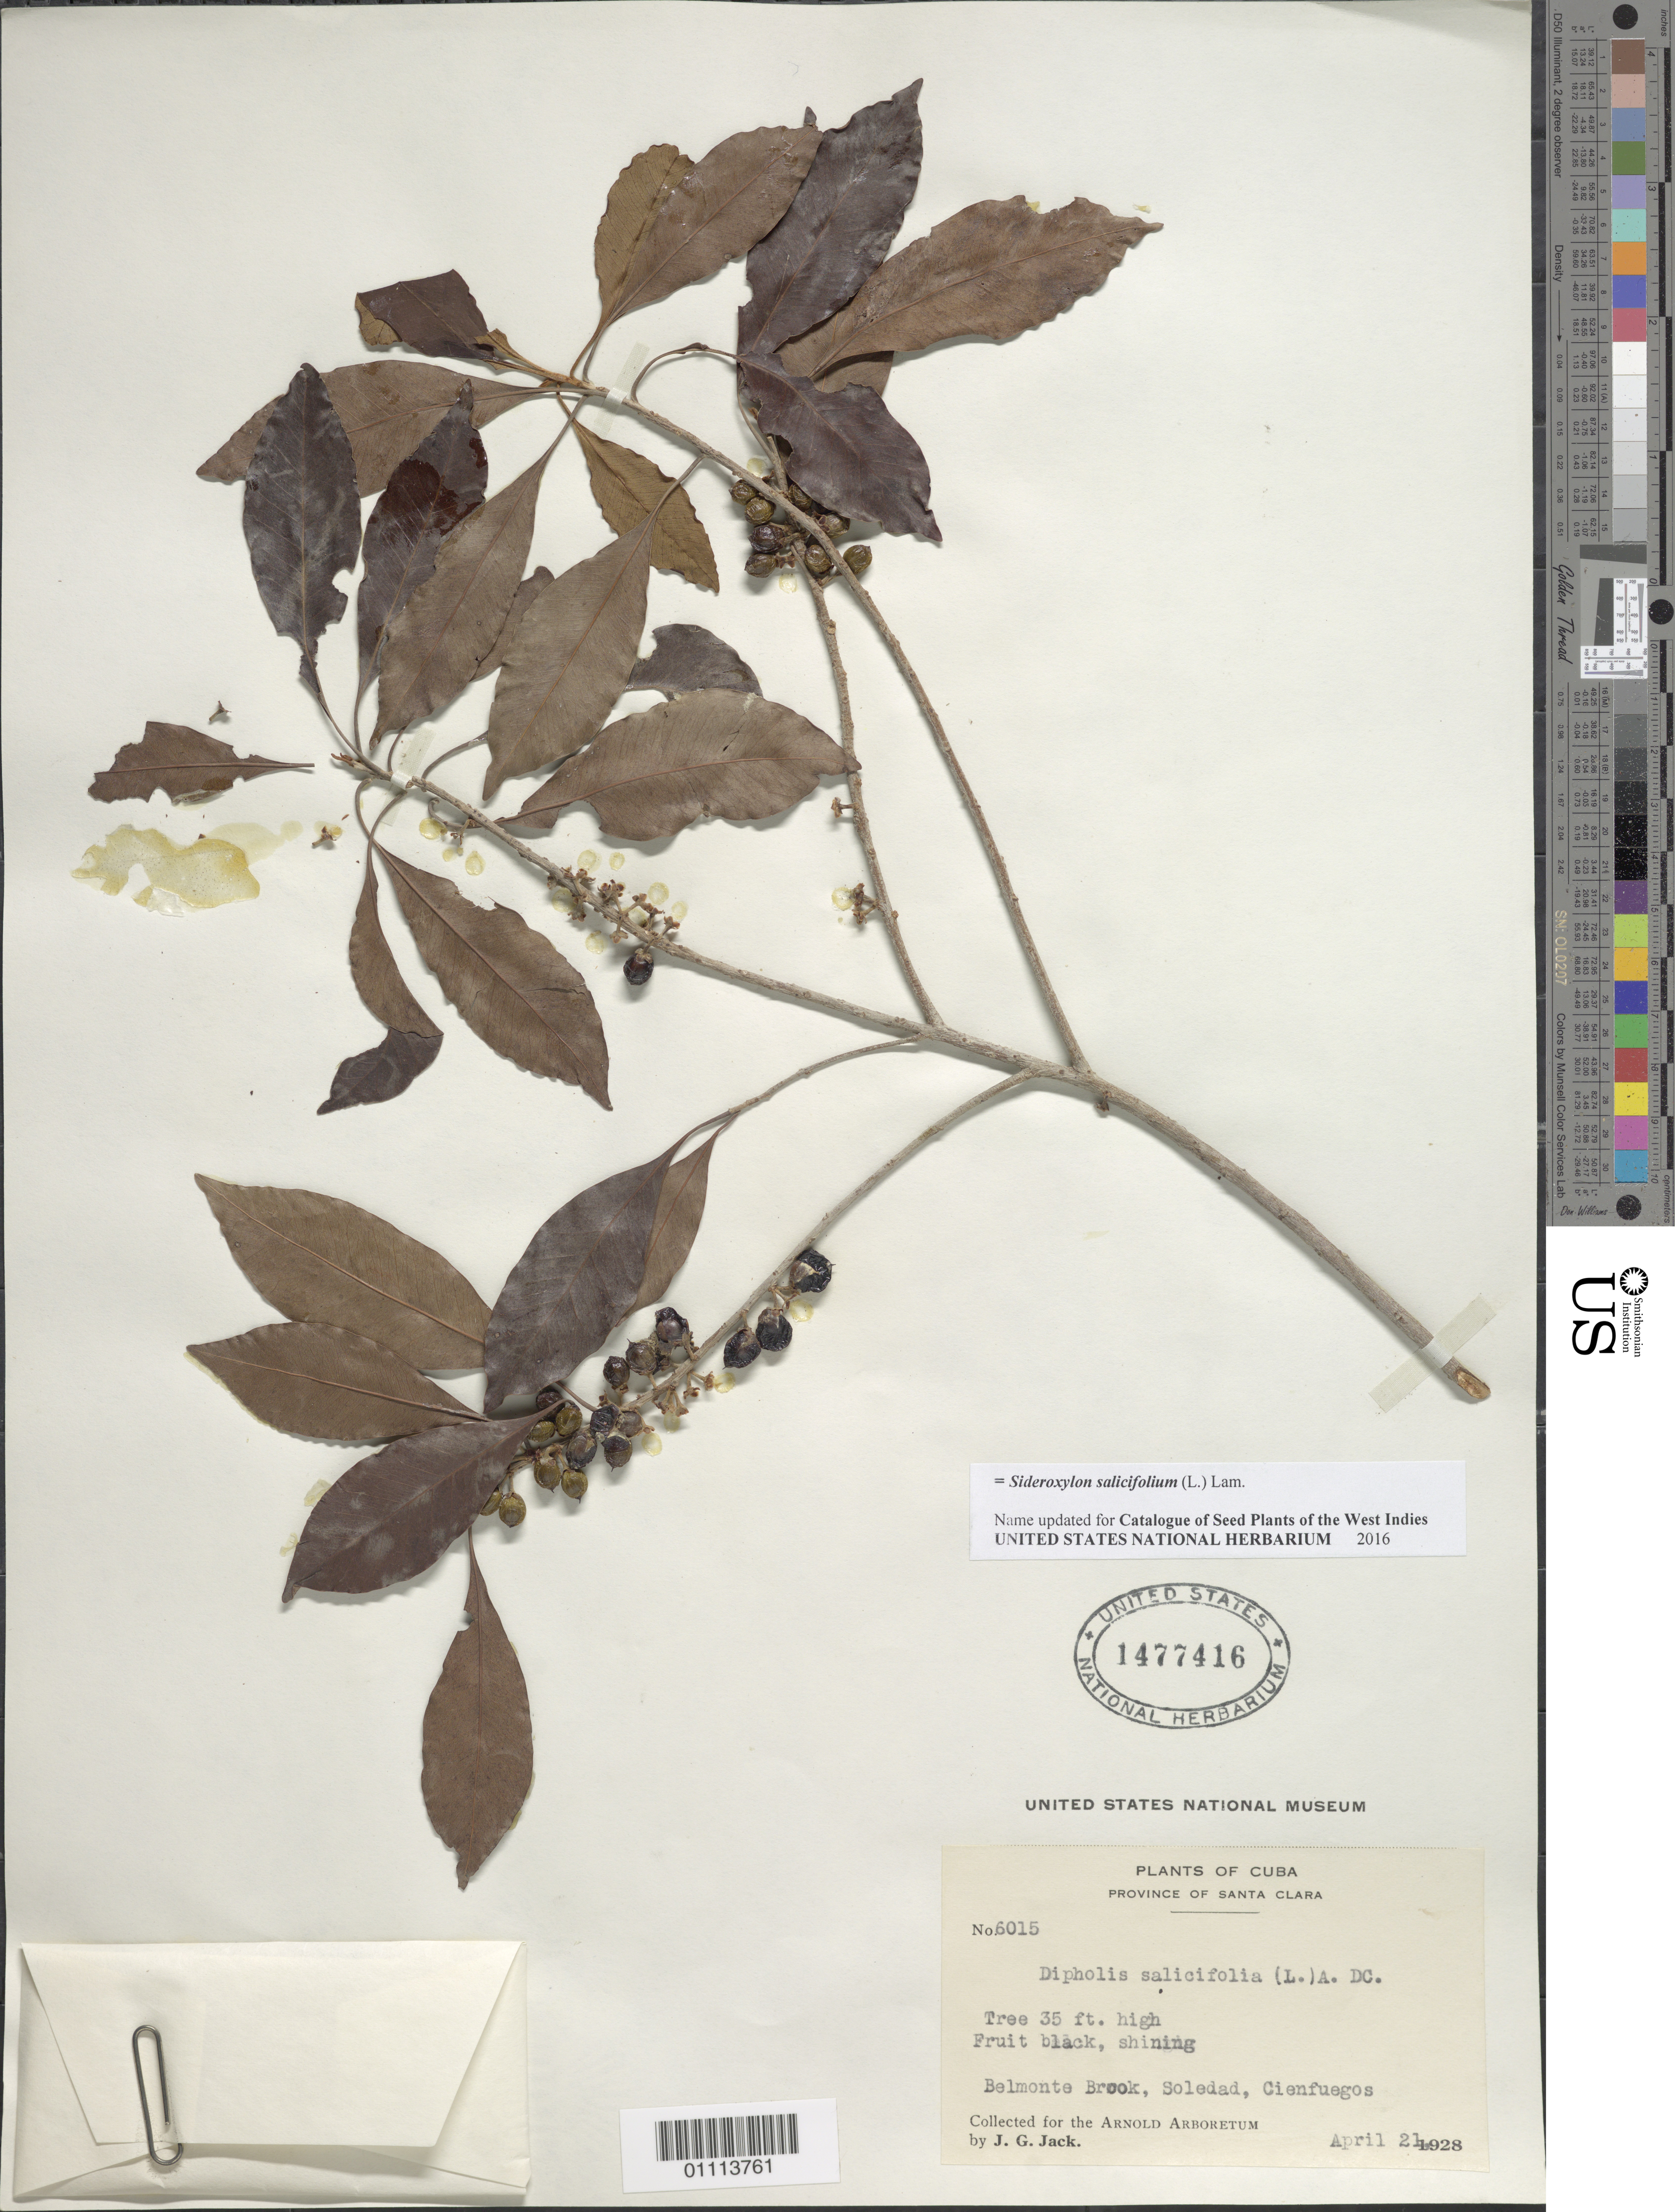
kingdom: Plantae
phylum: Tracheophyta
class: Magnoliopsida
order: Ericales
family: Sapotaceae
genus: Dipholis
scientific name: Dipholis salicifolia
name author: (L.) A. DC.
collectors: J. G. Jack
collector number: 6015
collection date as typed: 21 Apr 1928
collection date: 1928-04-21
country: Cuba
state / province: Cienfuegos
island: Cuba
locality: Belmonte Brook, Soledad, Cienfuegos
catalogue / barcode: US 1477416